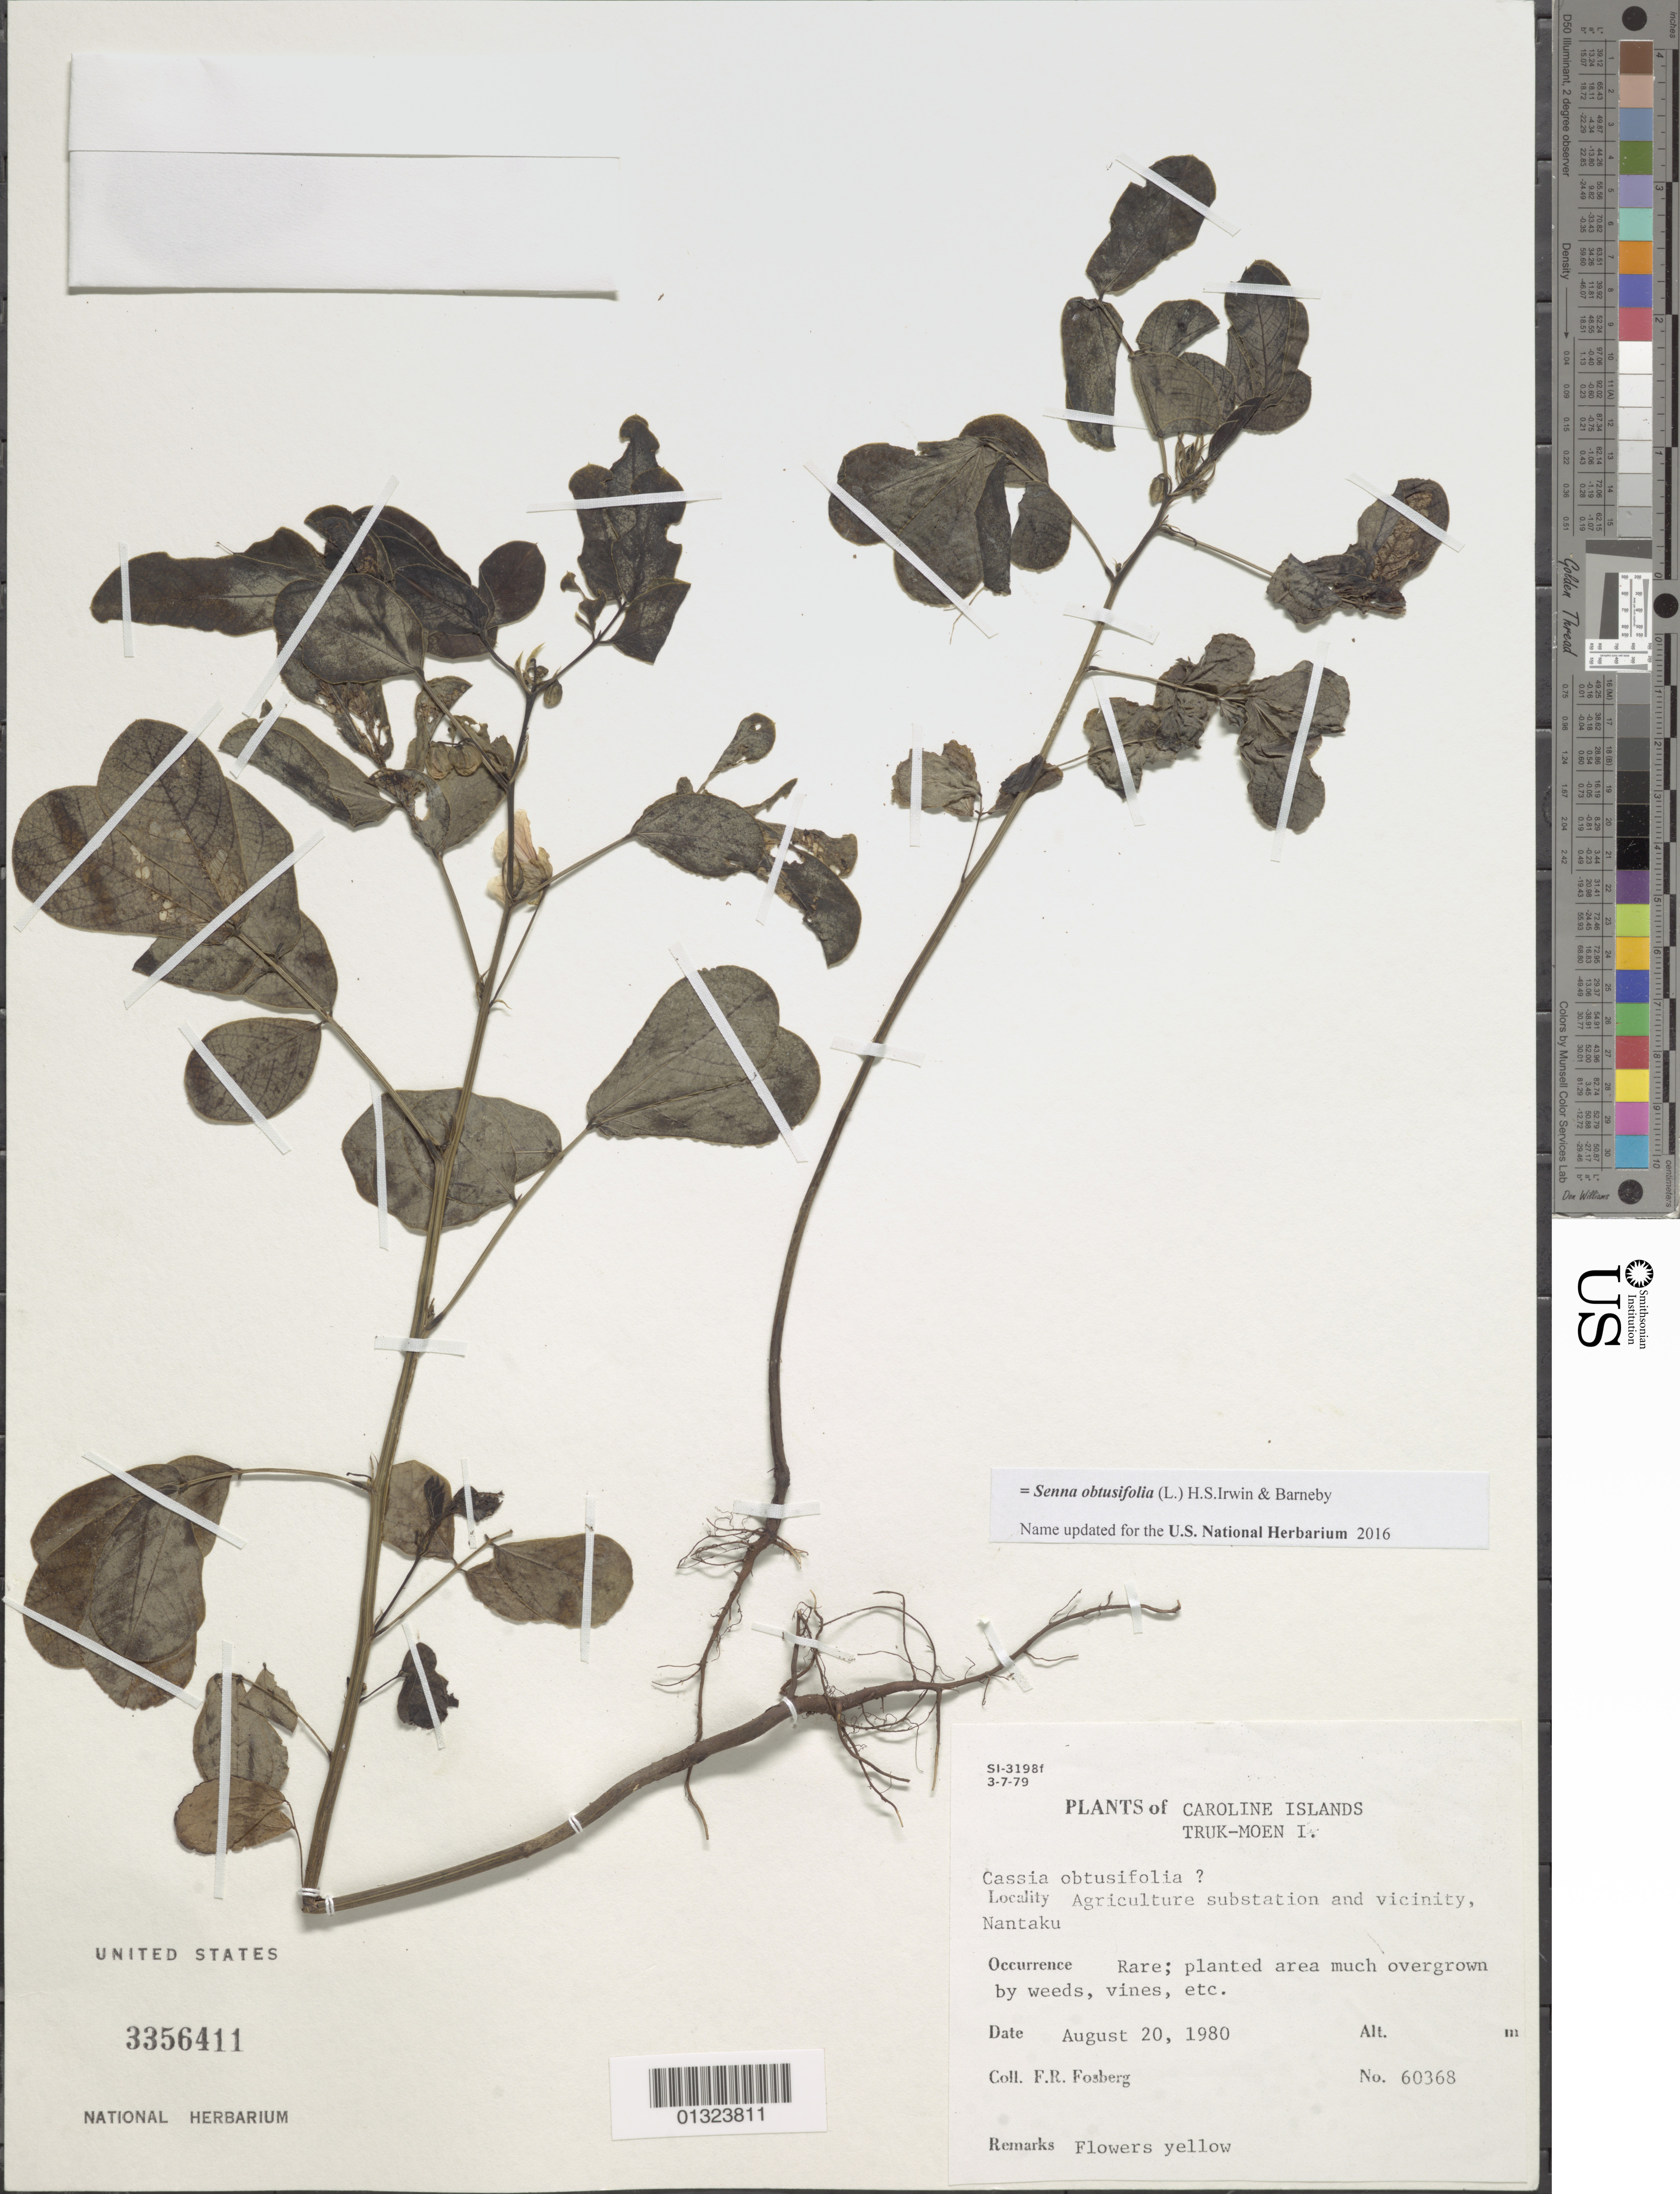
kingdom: Plantae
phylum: Tracheophyta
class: Magnoliopsida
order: Fabales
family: Fabaceae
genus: Senna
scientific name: Senna obtusifolia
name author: (L.) H.S. Irwin & Barneby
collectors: F. R. Fosberg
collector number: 60368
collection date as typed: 20 Aug 1980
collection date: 1980-08-20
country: Micronesia, Federated States of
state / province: Truk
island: Moen [Wono]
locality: Truk-Moen, Agriculture Substation, and vicinity, Nantaka. [Men I. = Weno I.]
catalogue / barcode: US 3356411